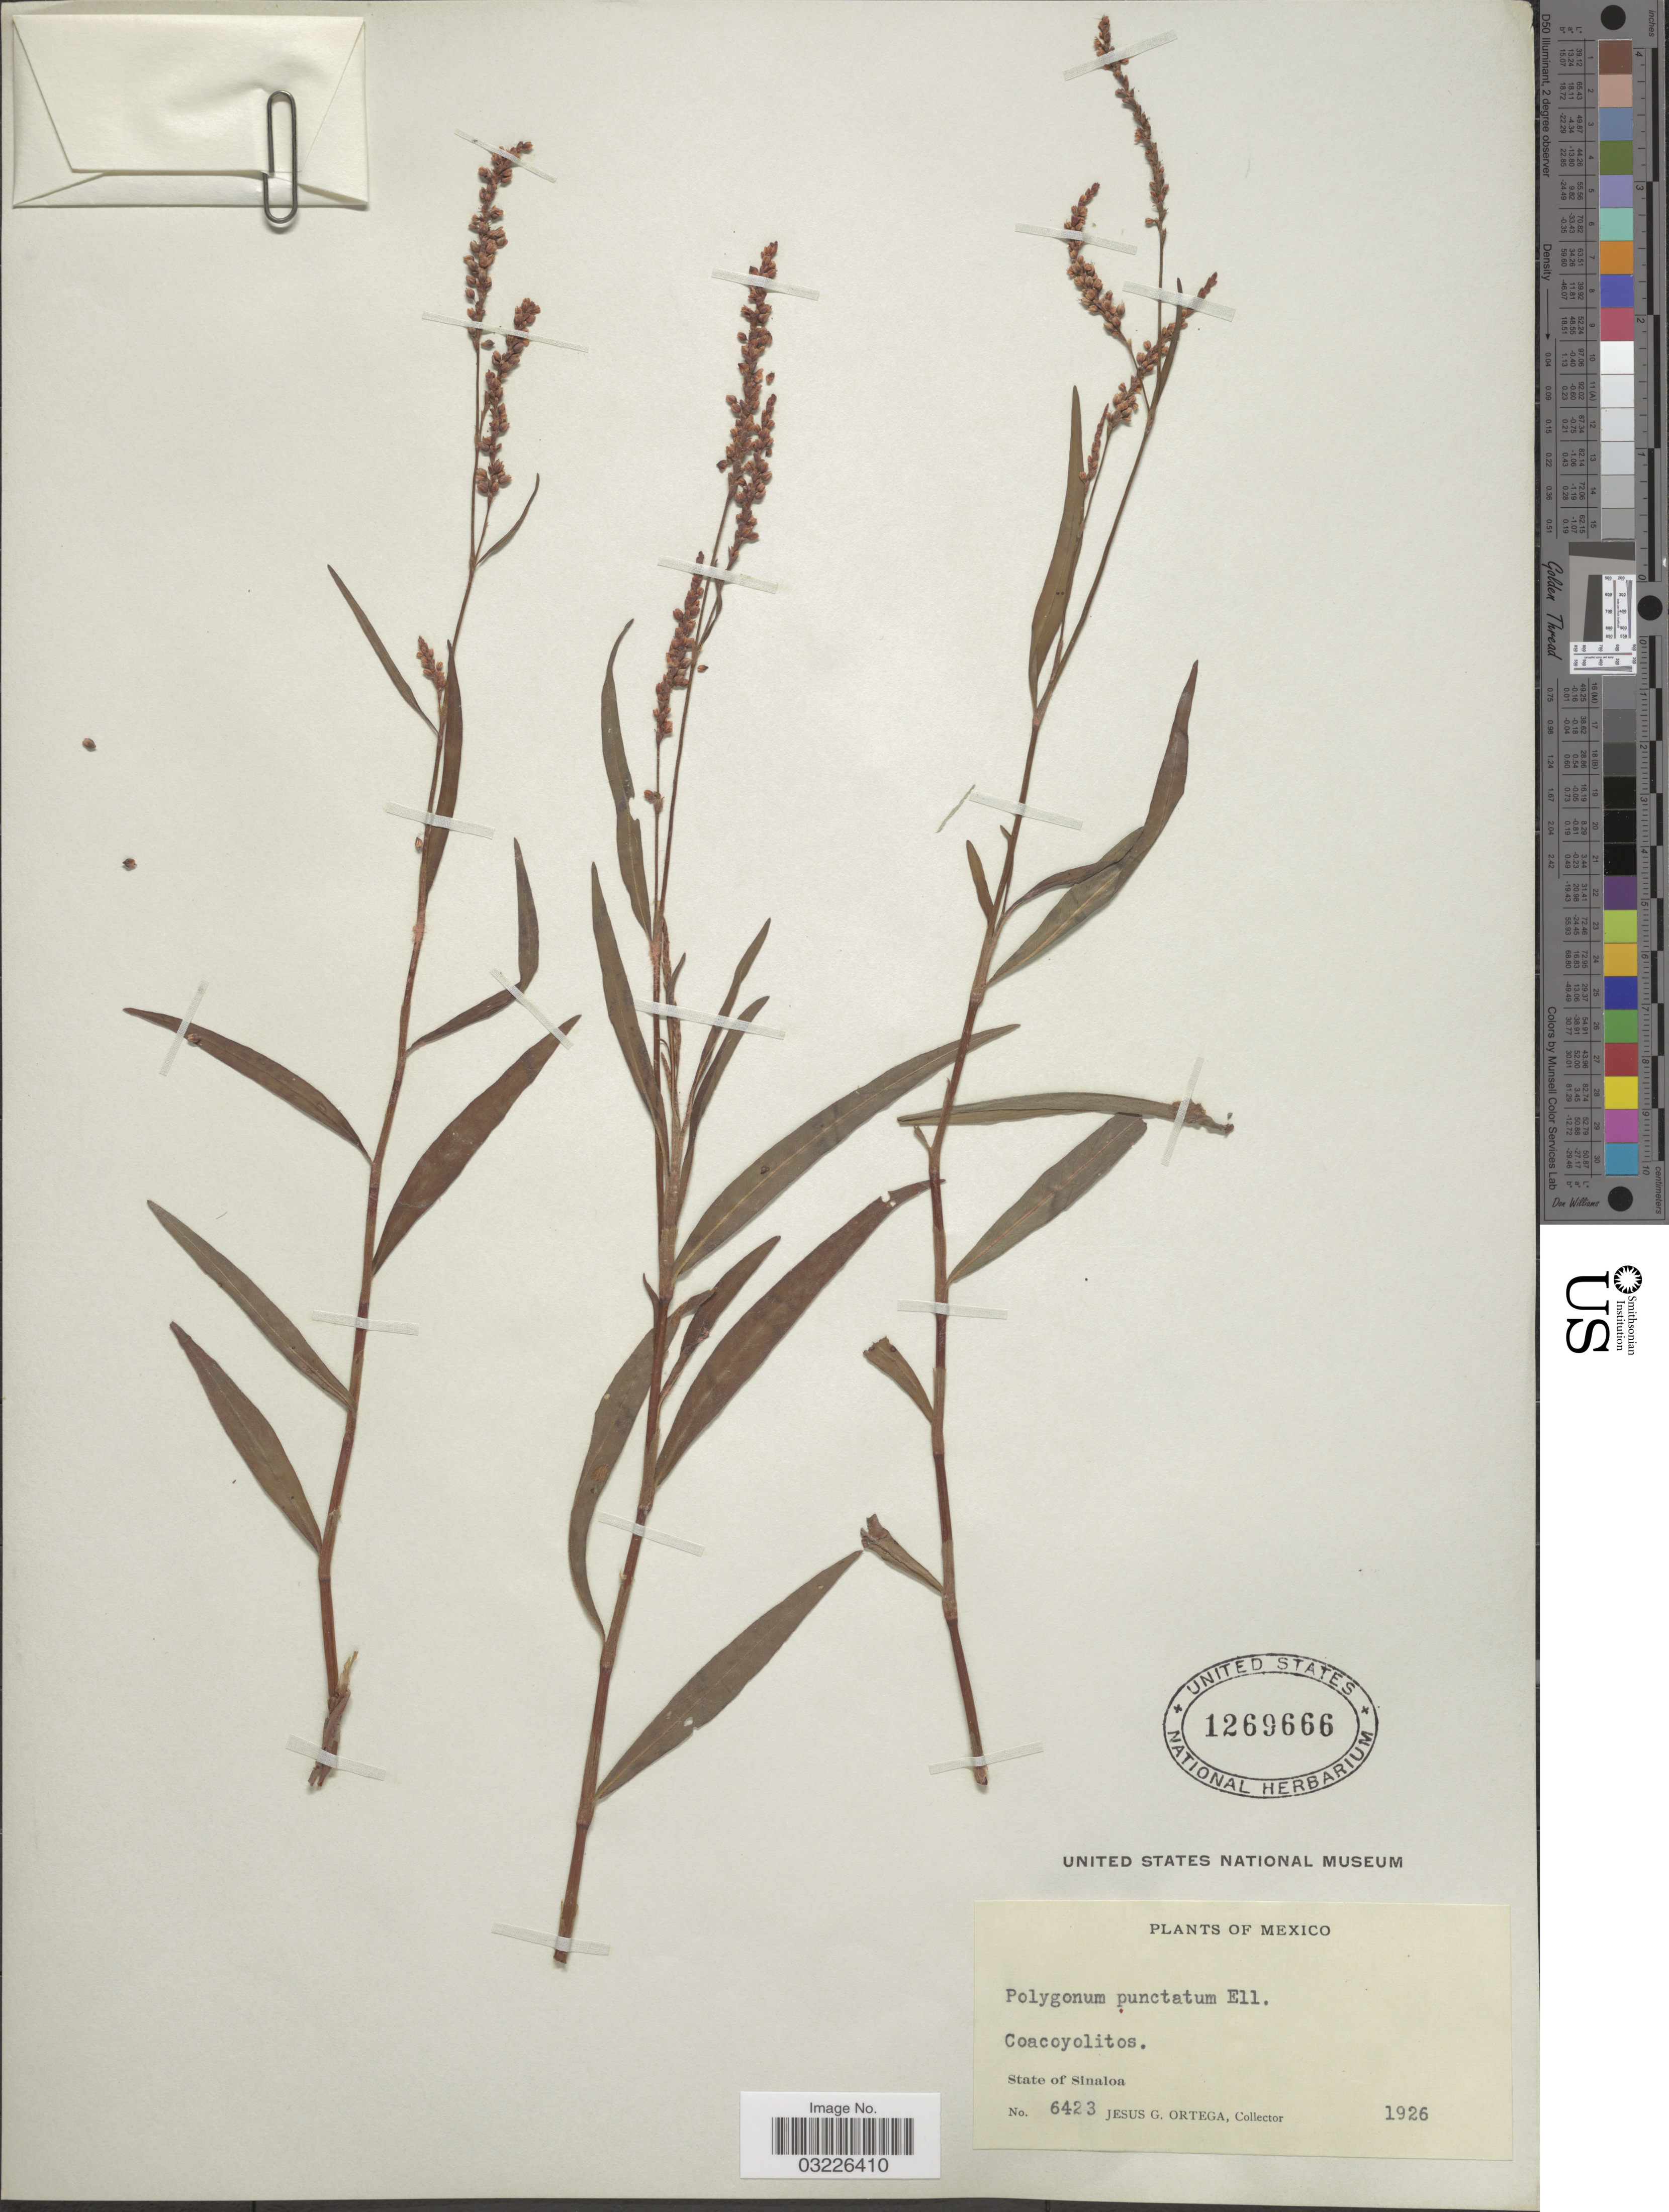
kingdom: Plantae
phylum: Tracheophyta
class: Magnoliopsida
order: Caryophyllales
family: Polygonaceae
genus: Polygonum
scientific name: Polygonum hydropiperoides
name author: Michx.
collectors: J. Ortega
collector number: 6423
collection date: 1926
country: Mexico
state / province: Sinaloa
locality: Coacoyolitos.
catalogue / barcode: US 1269666